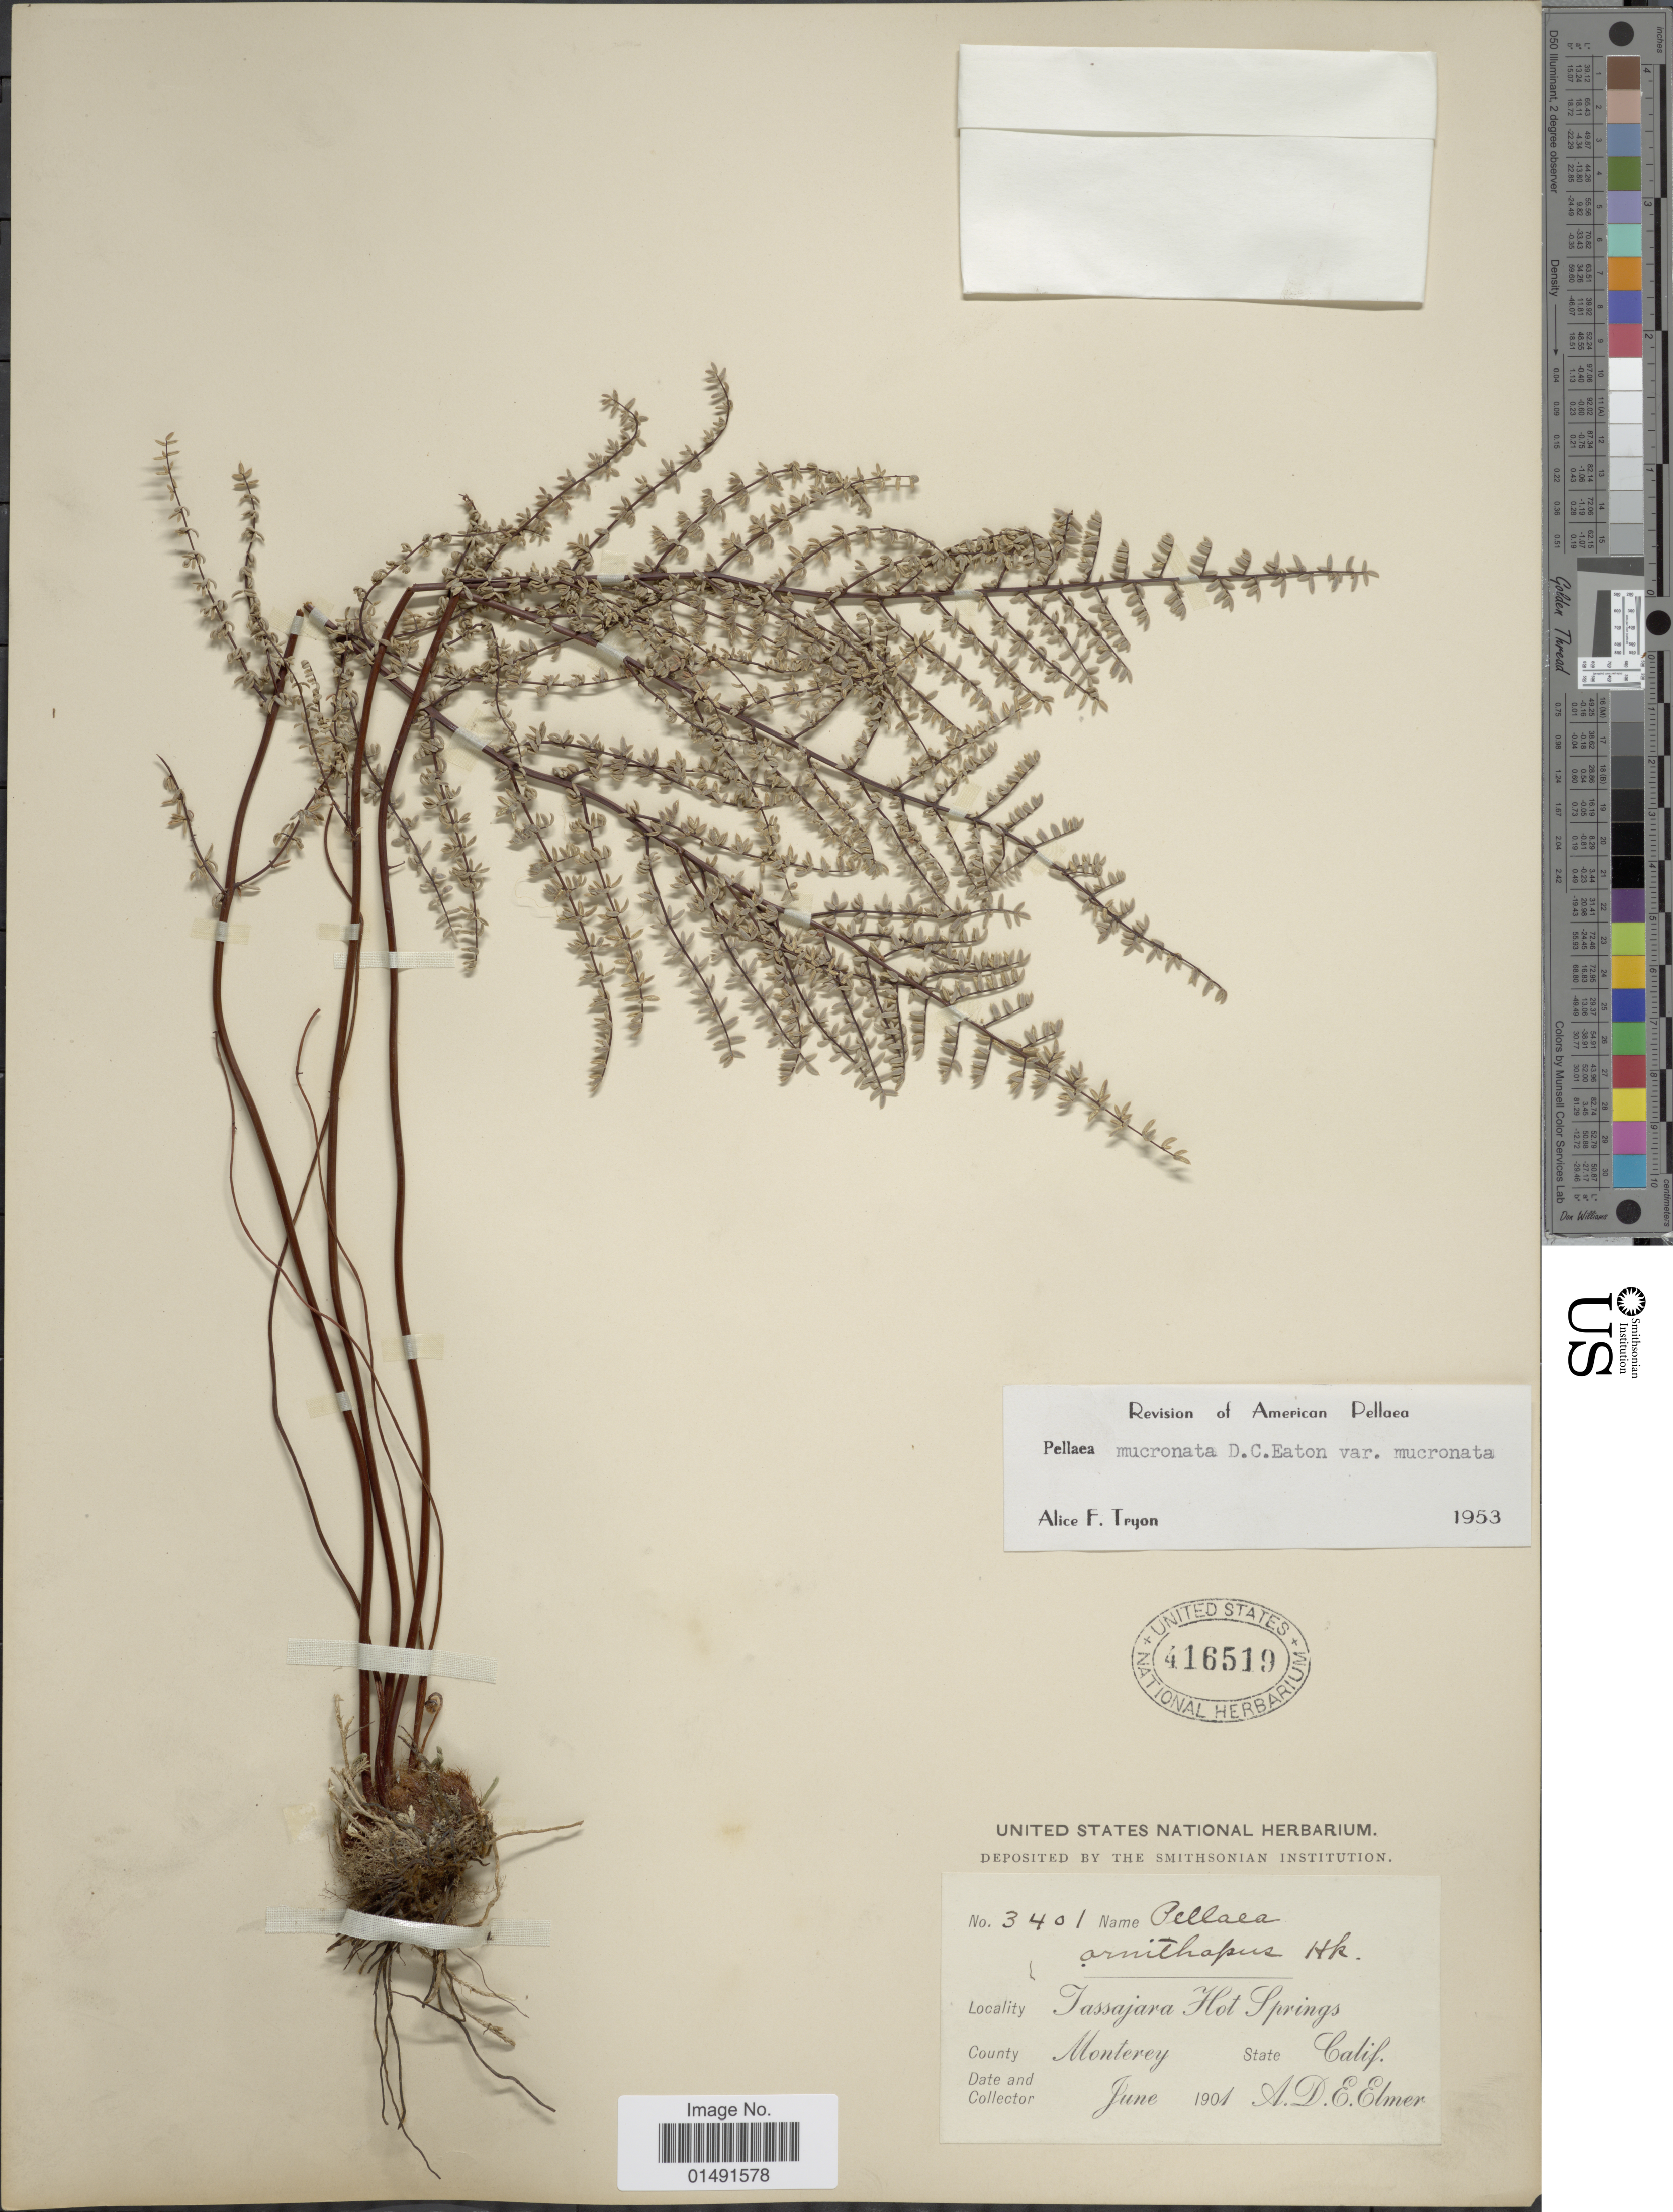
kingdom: Plantae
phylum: Tracheophyta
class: Polypodiopsida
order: Polypodiales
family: Pteridaceae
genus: Pellaea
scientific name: Pellaea mucronata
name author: (D.C. Eaton) D.C. Eaton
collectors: A. D. E. Elmer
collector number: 3401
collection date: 1901-06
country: United States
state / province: California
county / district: Monterey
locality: Tassajara Hot Springs, County Monterey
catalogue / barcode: US 416519